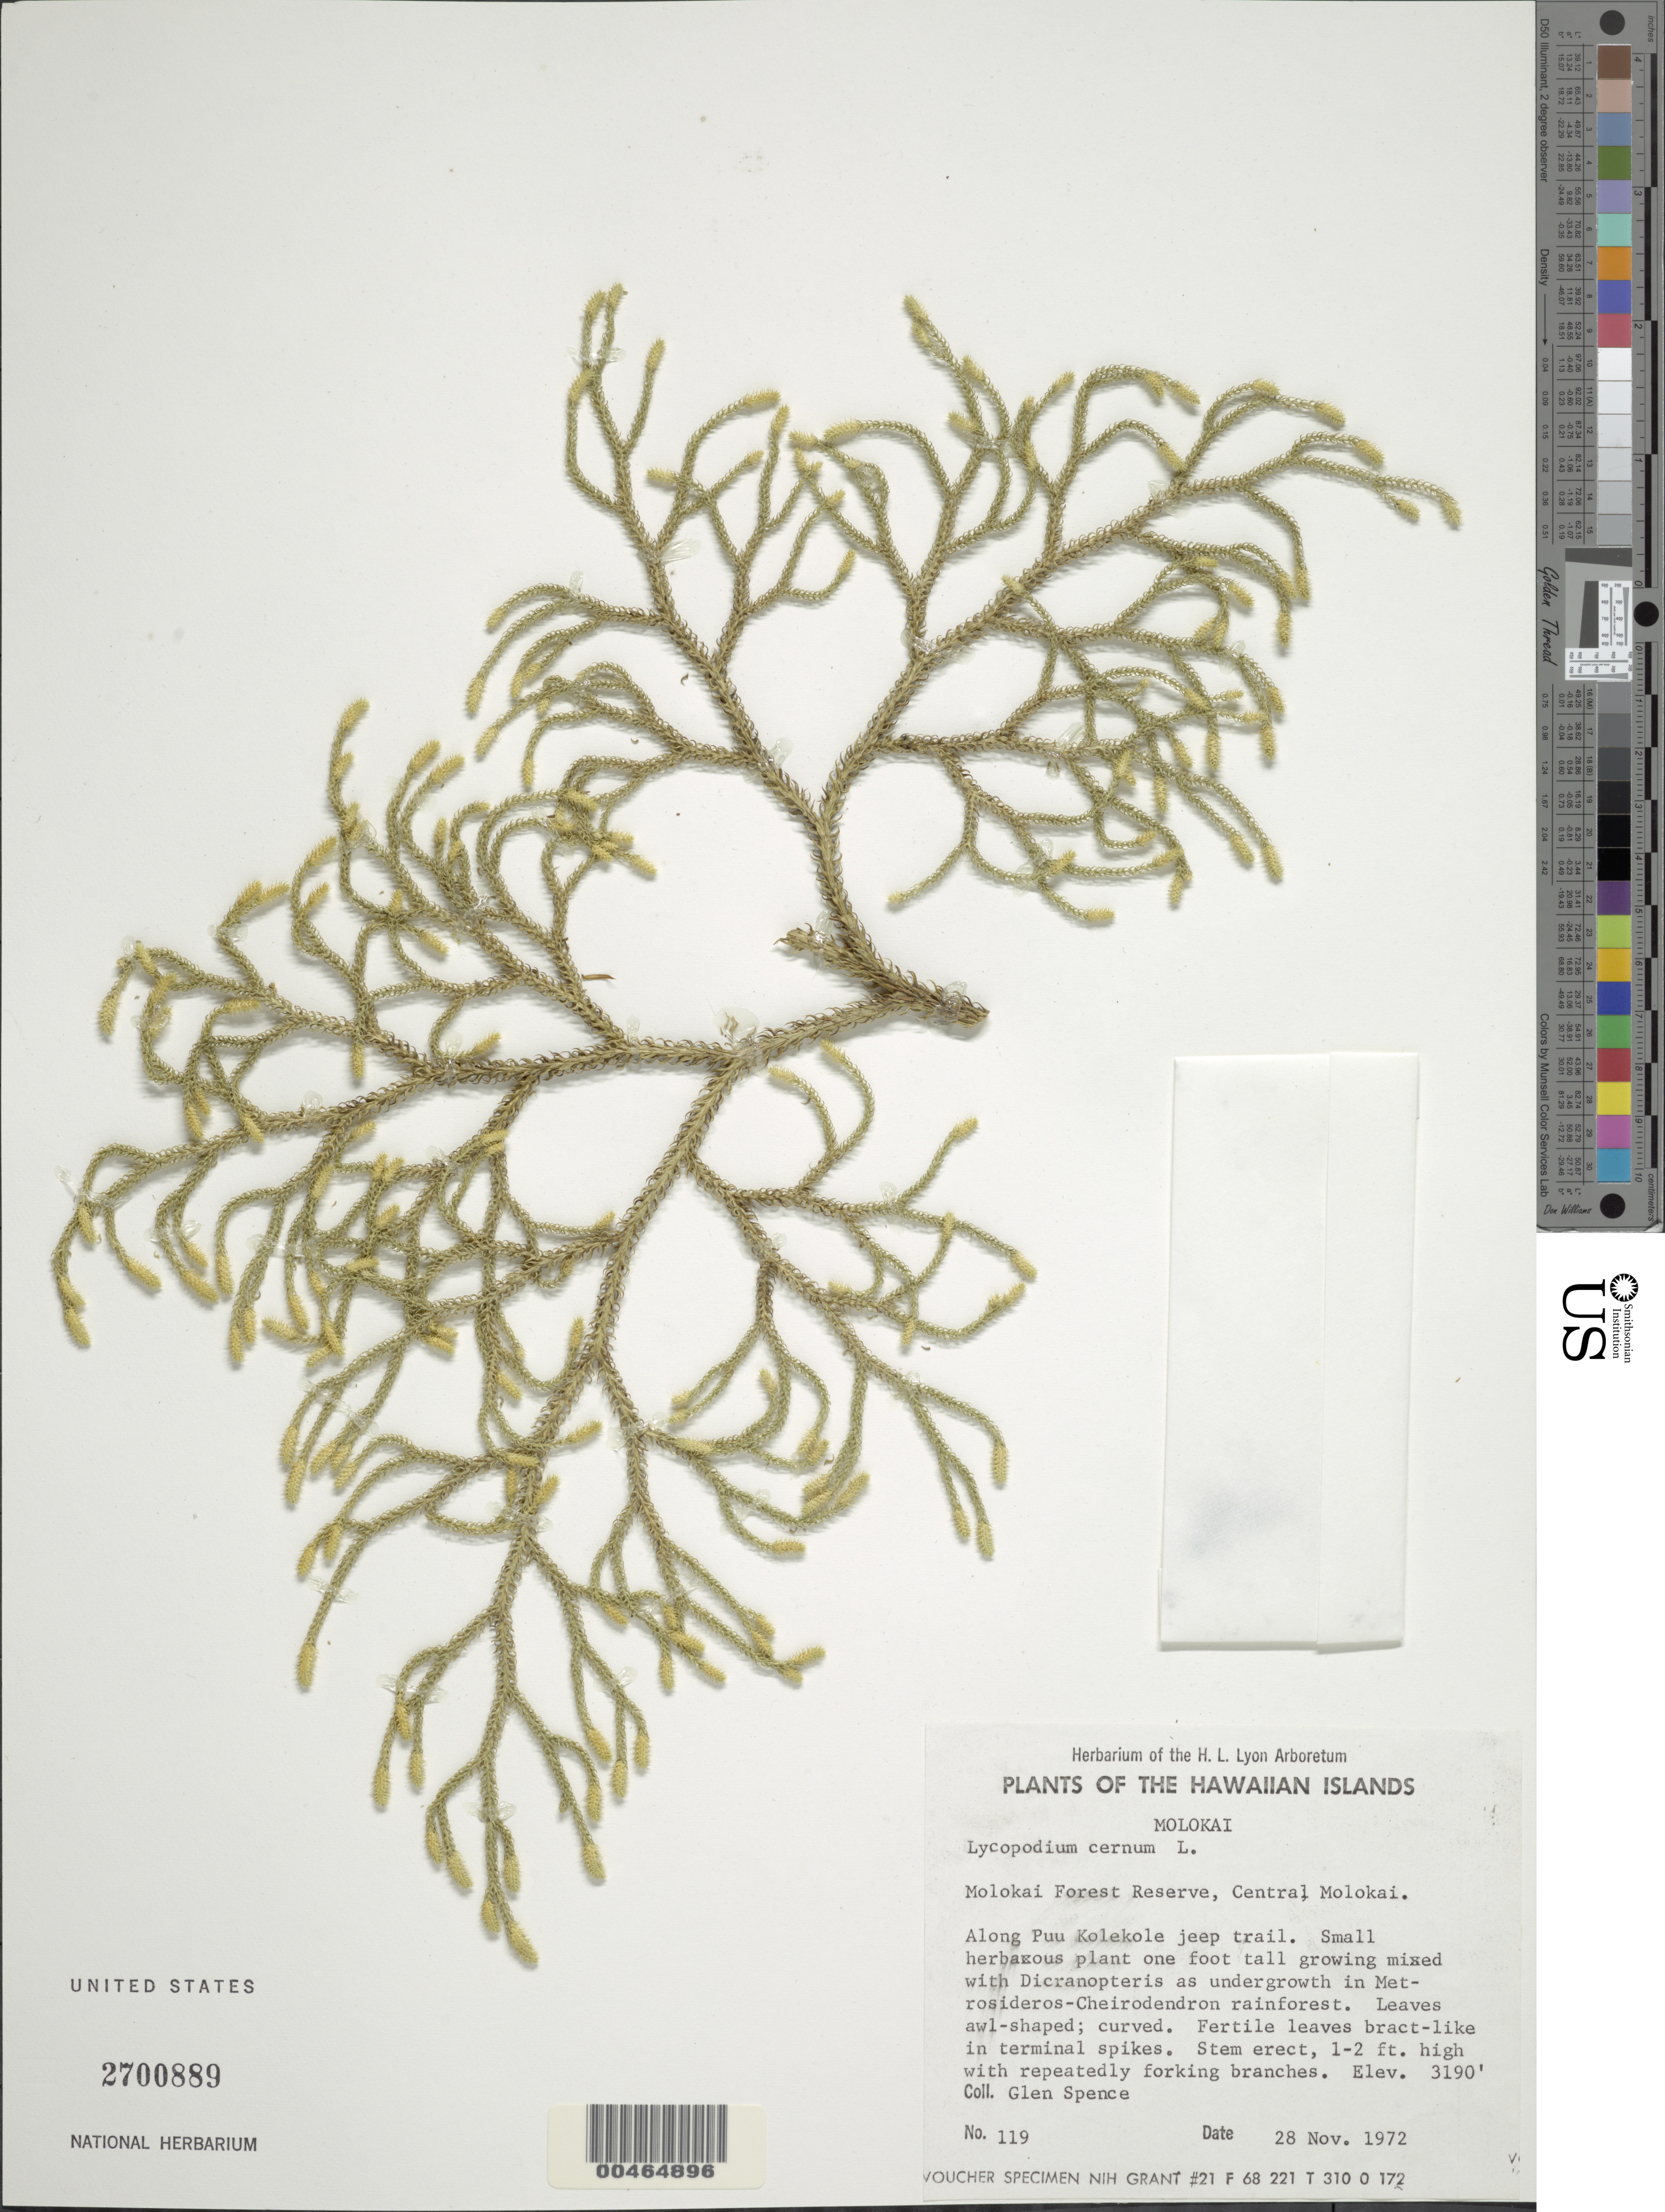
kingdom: Plantae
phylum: Tracheophyta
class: Lycopodiopsida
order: Lycopodiales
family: Lycopodiaceae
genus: Palhinhaea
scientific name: Palhinhaea cernua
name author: (L.) Vasc. & Franco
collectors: G. Spence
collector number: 119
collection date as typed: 28 Nov 1972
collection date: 1972-11-28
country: United States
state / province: Hawaii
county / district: Maui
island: Moloka'i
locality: Molokai Forest Reserve, Central Molokai, Molokai, along Puu Kolekole jeep trail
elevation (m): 972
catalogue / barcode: US 2700889